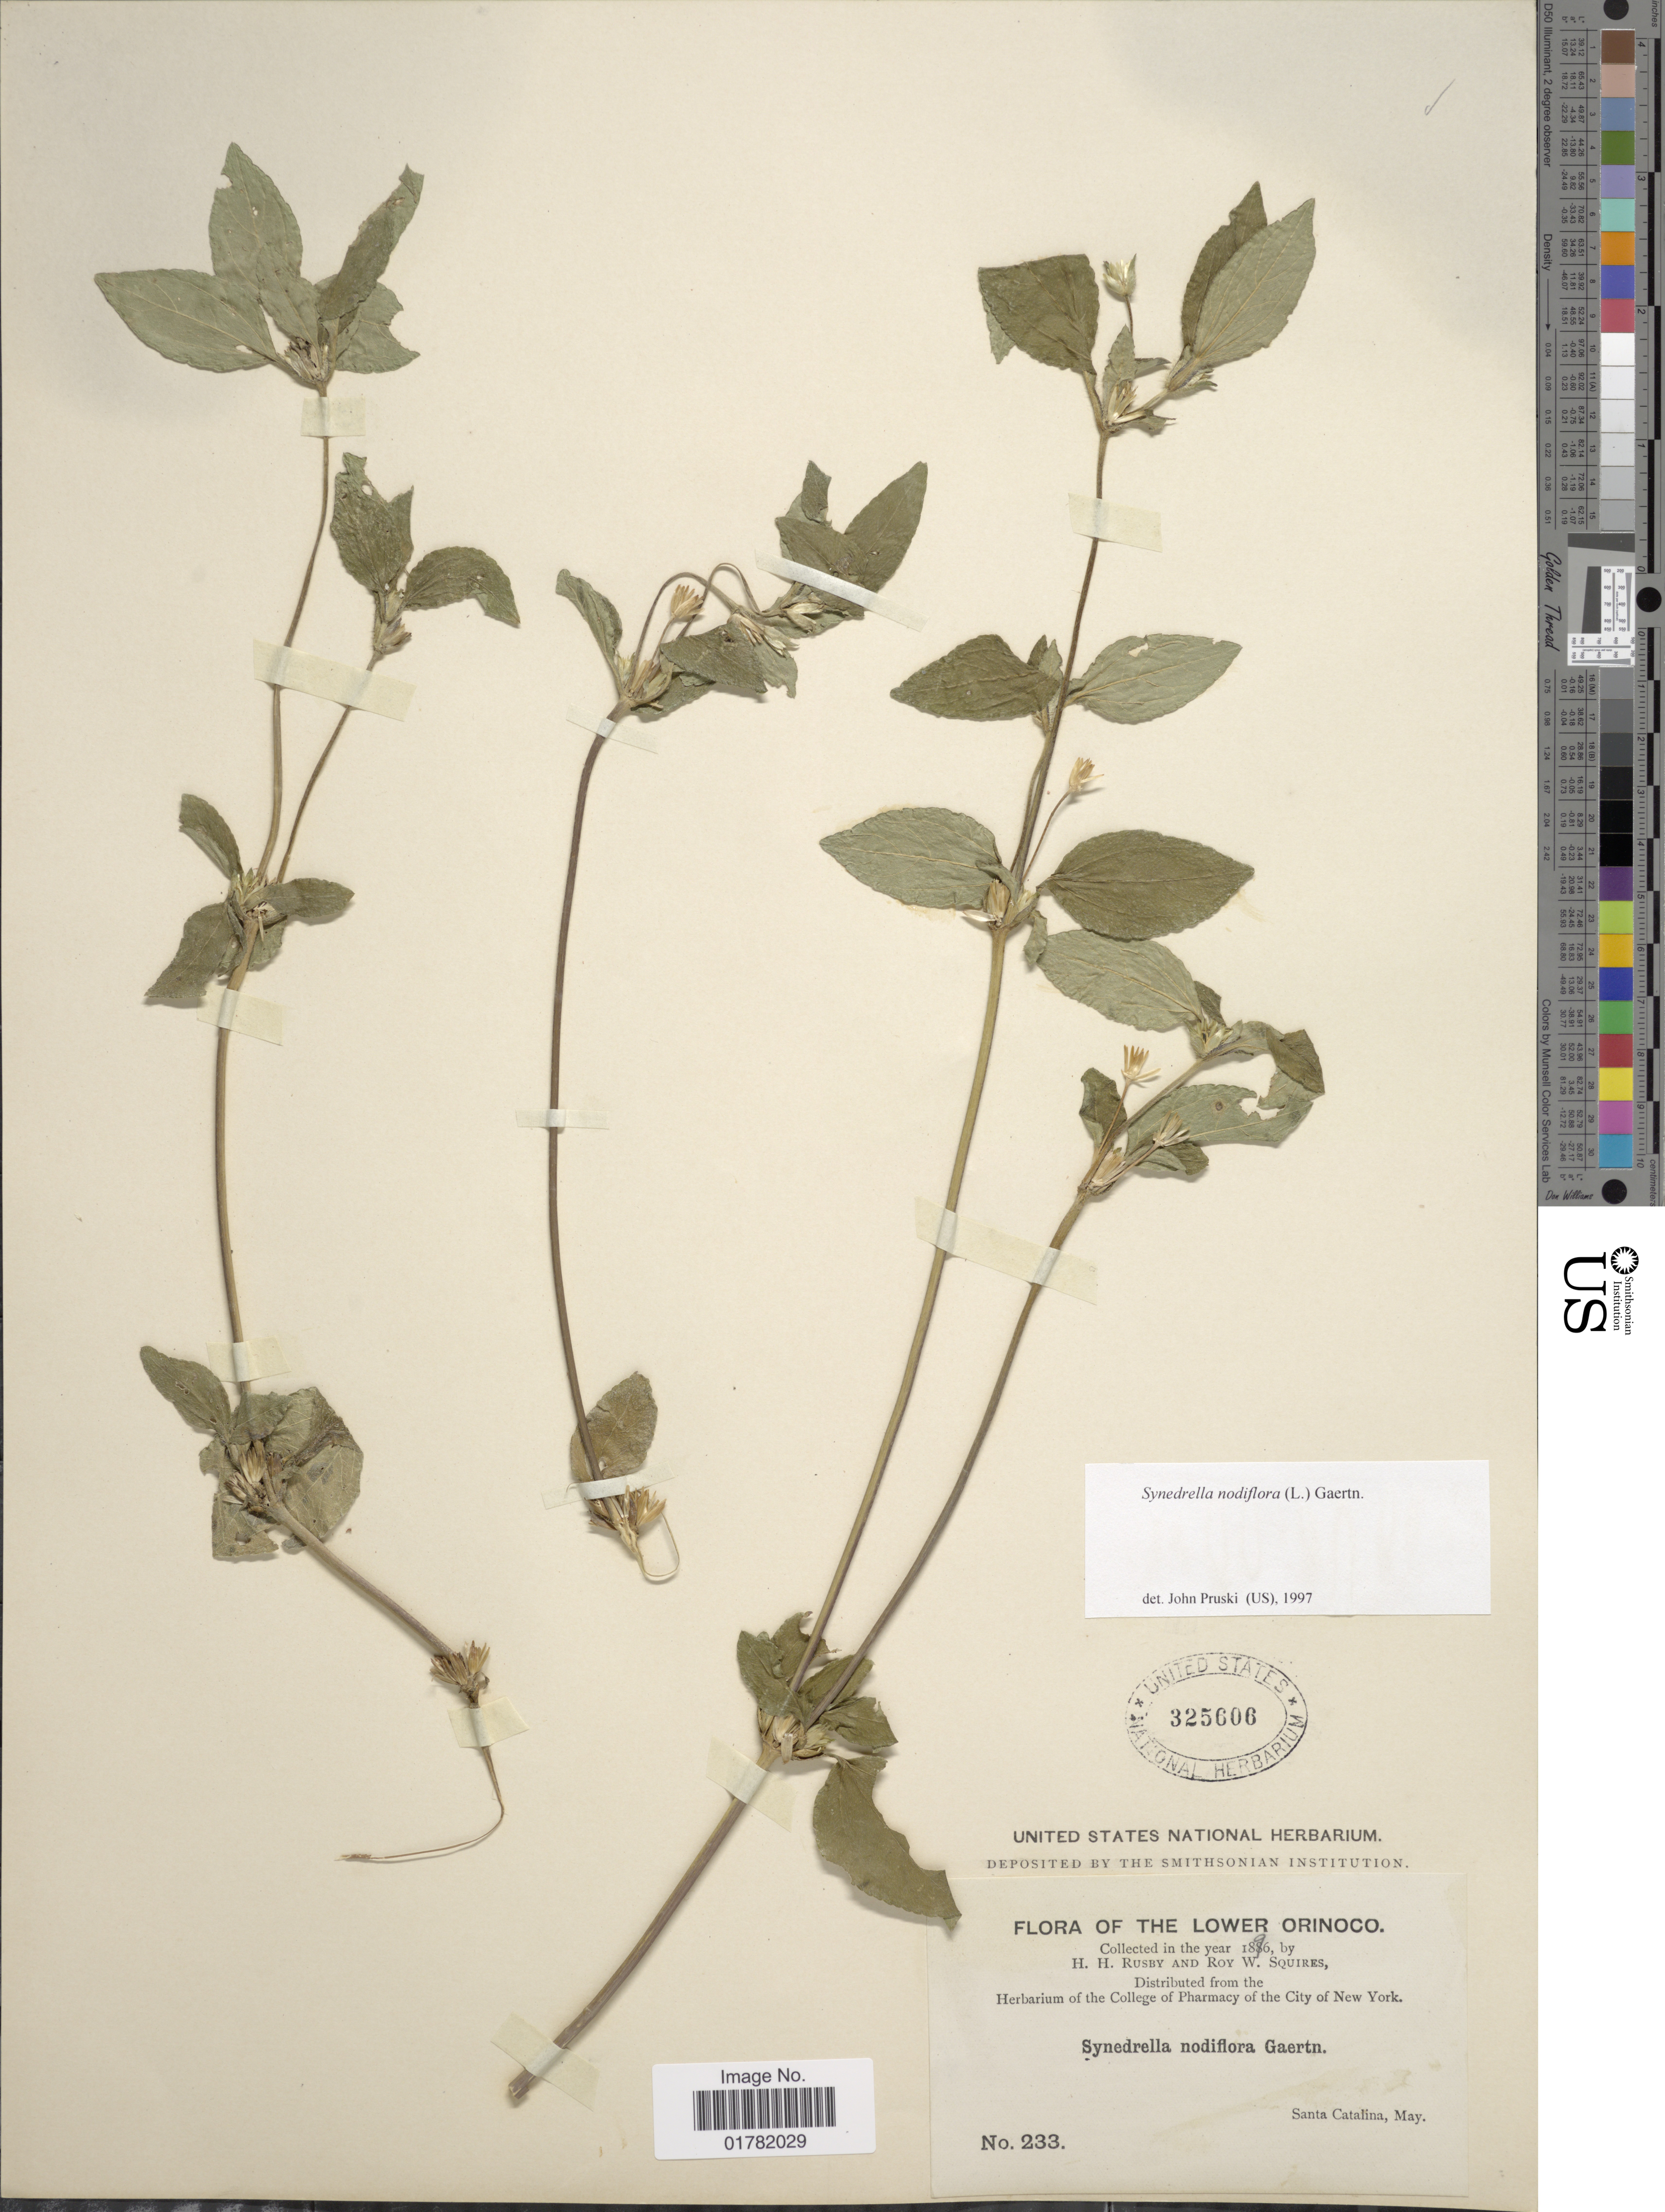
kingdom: Plantae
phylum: Tracheophyta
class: Magnoliopsida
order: Asterales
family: Asteraceae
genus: Synedrella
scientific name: Synedrella nodiflora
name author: (L.) Gaertn.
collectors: H. H. Rusby & R. Squires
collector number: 233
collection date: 1896-05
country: Venezuela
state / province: Delta Amacuro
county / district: Tucupita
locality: Lower Orinoco, Santa Catalina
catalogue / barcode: US 325606